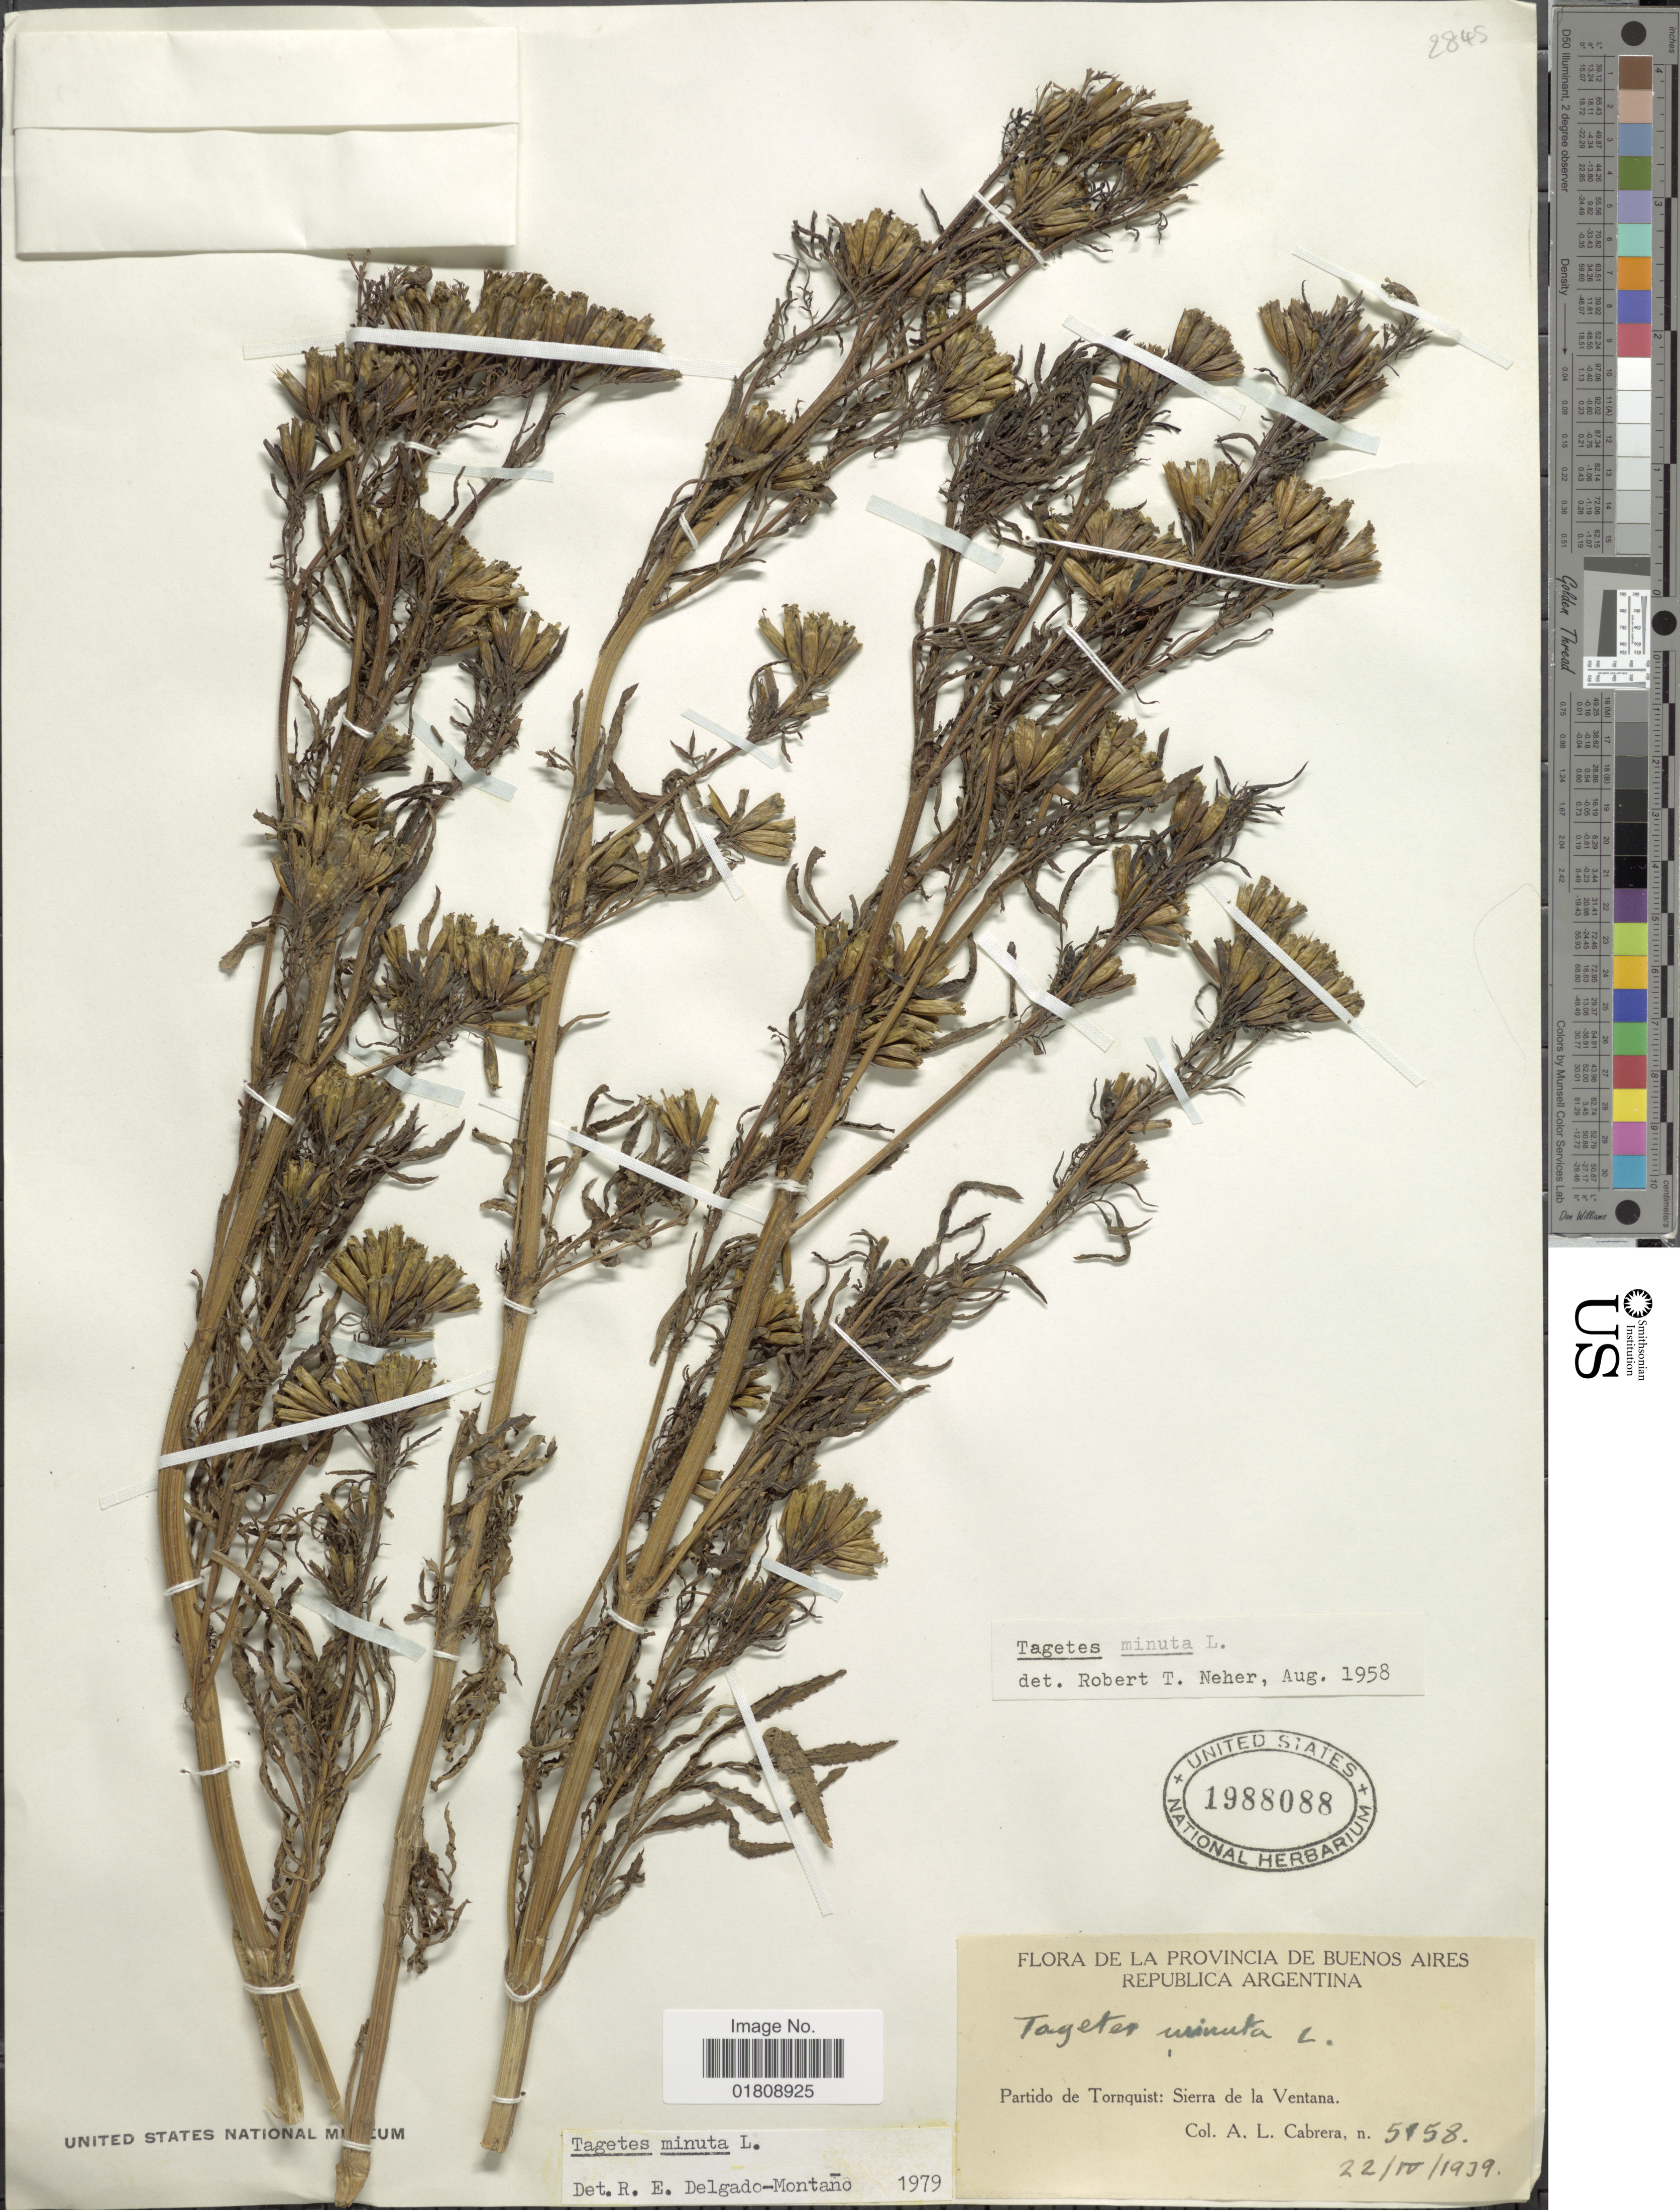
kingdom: Plantae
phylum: Tracheophyta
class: Magnoliopsida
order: Asterales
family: Asteraceae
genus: Tagetes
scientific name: Tagetes minuta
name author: L.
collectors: A. L. Cabrera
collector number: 5158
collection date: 1939-04-22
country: Argentina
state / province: Buenos Aires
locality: Republica Argentina, Partido de Tornquist, Sierra de la Ventana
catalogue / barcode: US 1988088